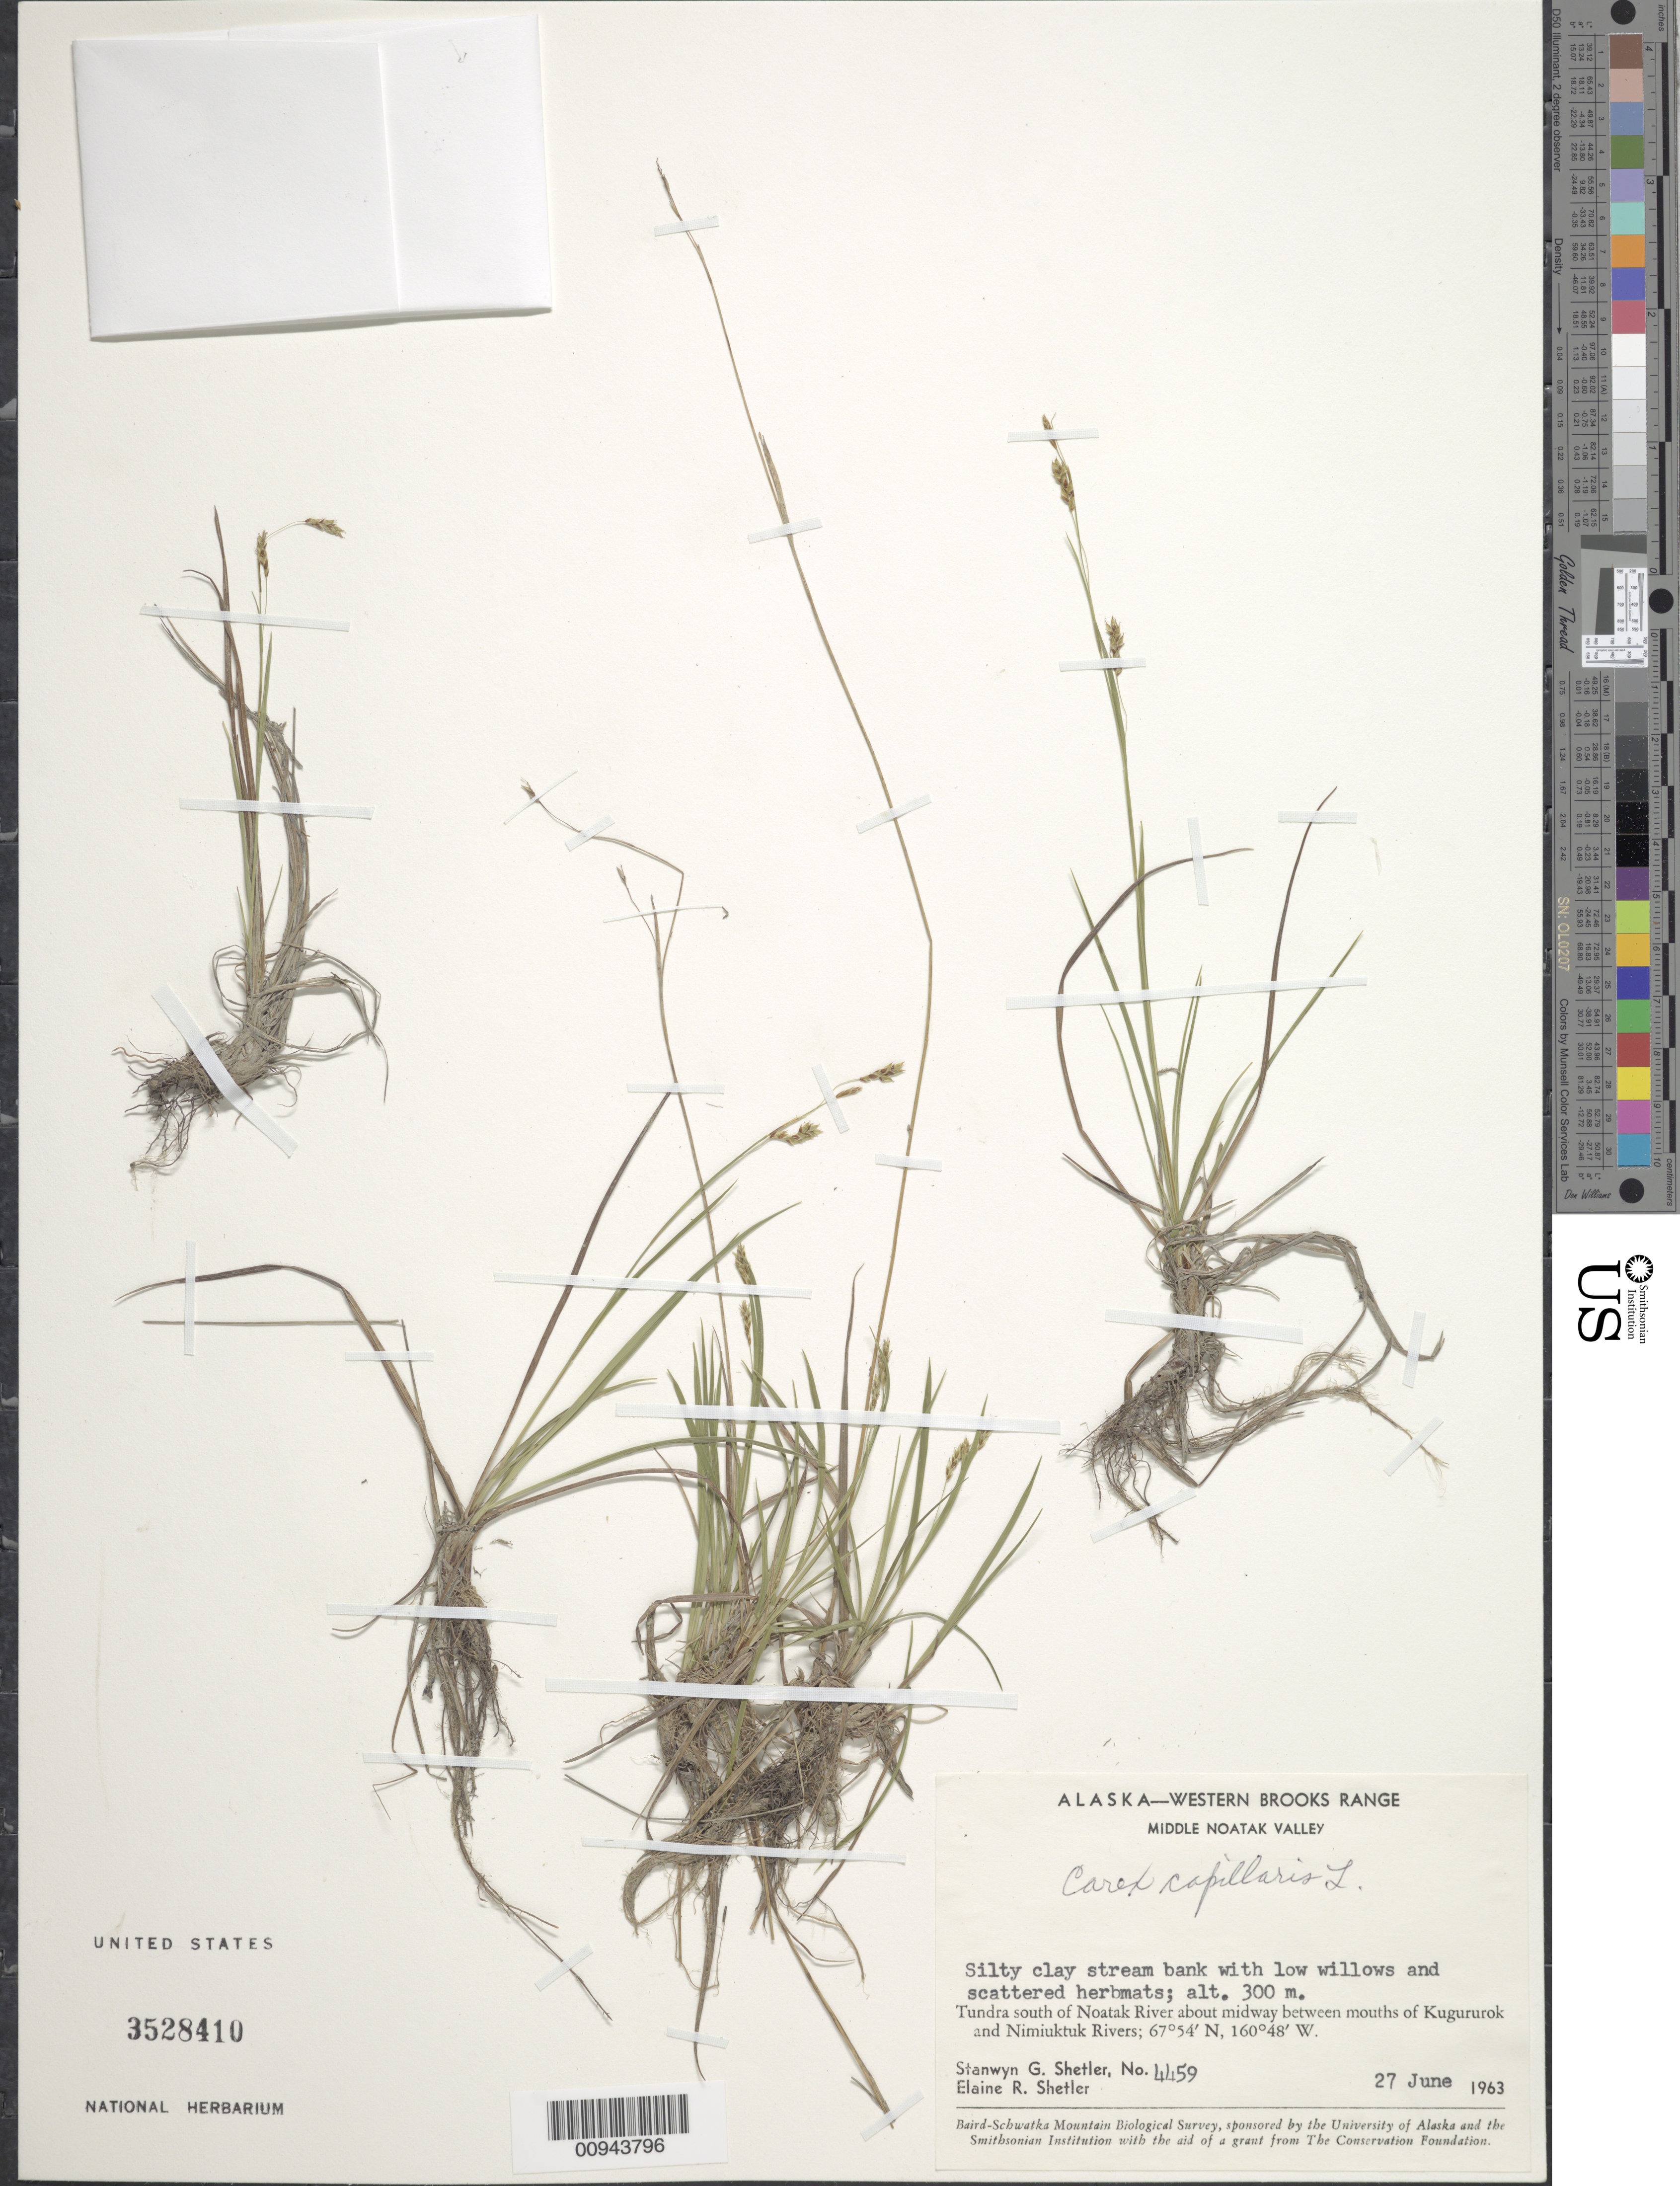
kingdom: Plantae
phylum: Tracheophyta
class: Liliopsida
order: Poales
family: Cyperaceae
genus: Carex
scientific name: Carex capillaris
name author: L.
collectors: S. Shetler & E. R. Shetler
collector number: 4459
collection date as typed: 27 Jun 1963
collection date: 1963-06-27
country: United States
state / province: Alaska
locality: S of Noatak River about midway between mouths of Kugururok and Nimiuktuk Rivers. Western Brooks Range, Middle Noatak Valley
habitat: Tundra. Silty clay stream bank with low willows and scattered herbmats.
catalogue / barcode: US 3528410